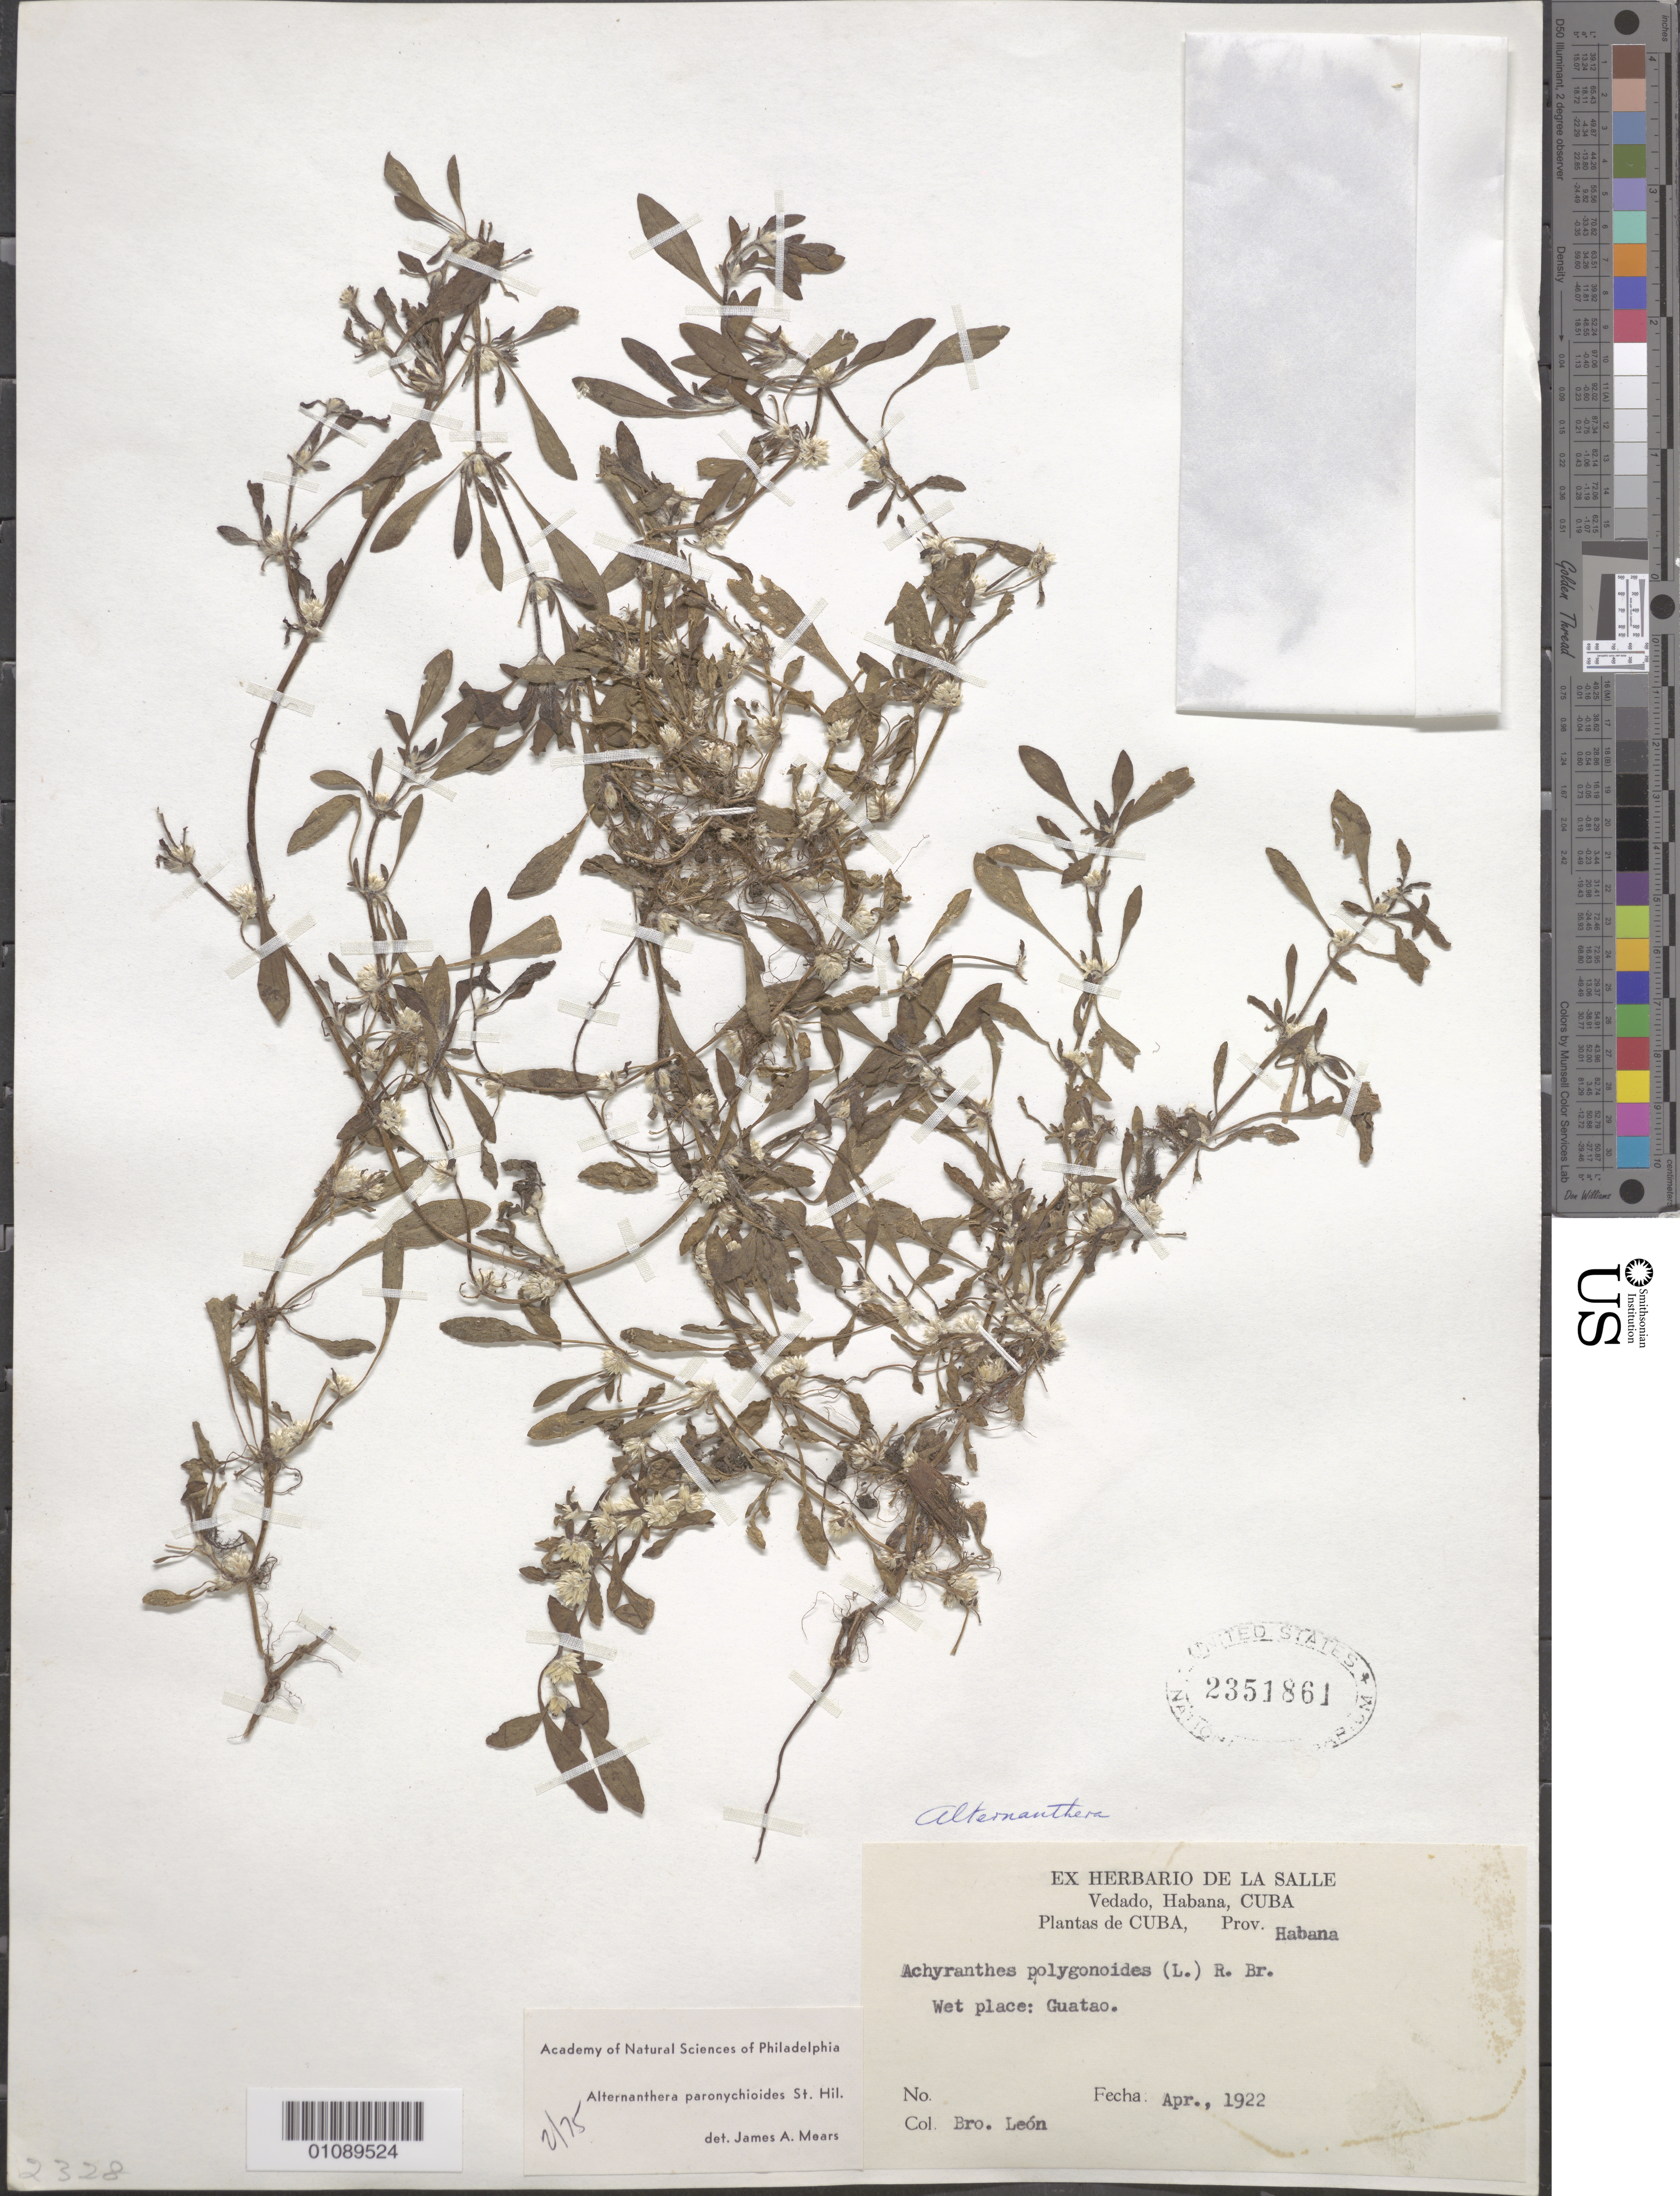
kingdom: Plantae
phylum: Tracheophyta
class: Magnoliopsida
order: Caryophyllales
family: Amaranthaceae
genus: Alternanthera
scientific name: Alternanthera paronychioides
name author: A. St.-Hil.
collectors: Bro. León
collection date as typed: Apr 1922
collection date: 1922-04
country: Cuba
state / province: La Habana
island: Cuba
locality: Guatao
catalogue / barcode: US 2351861